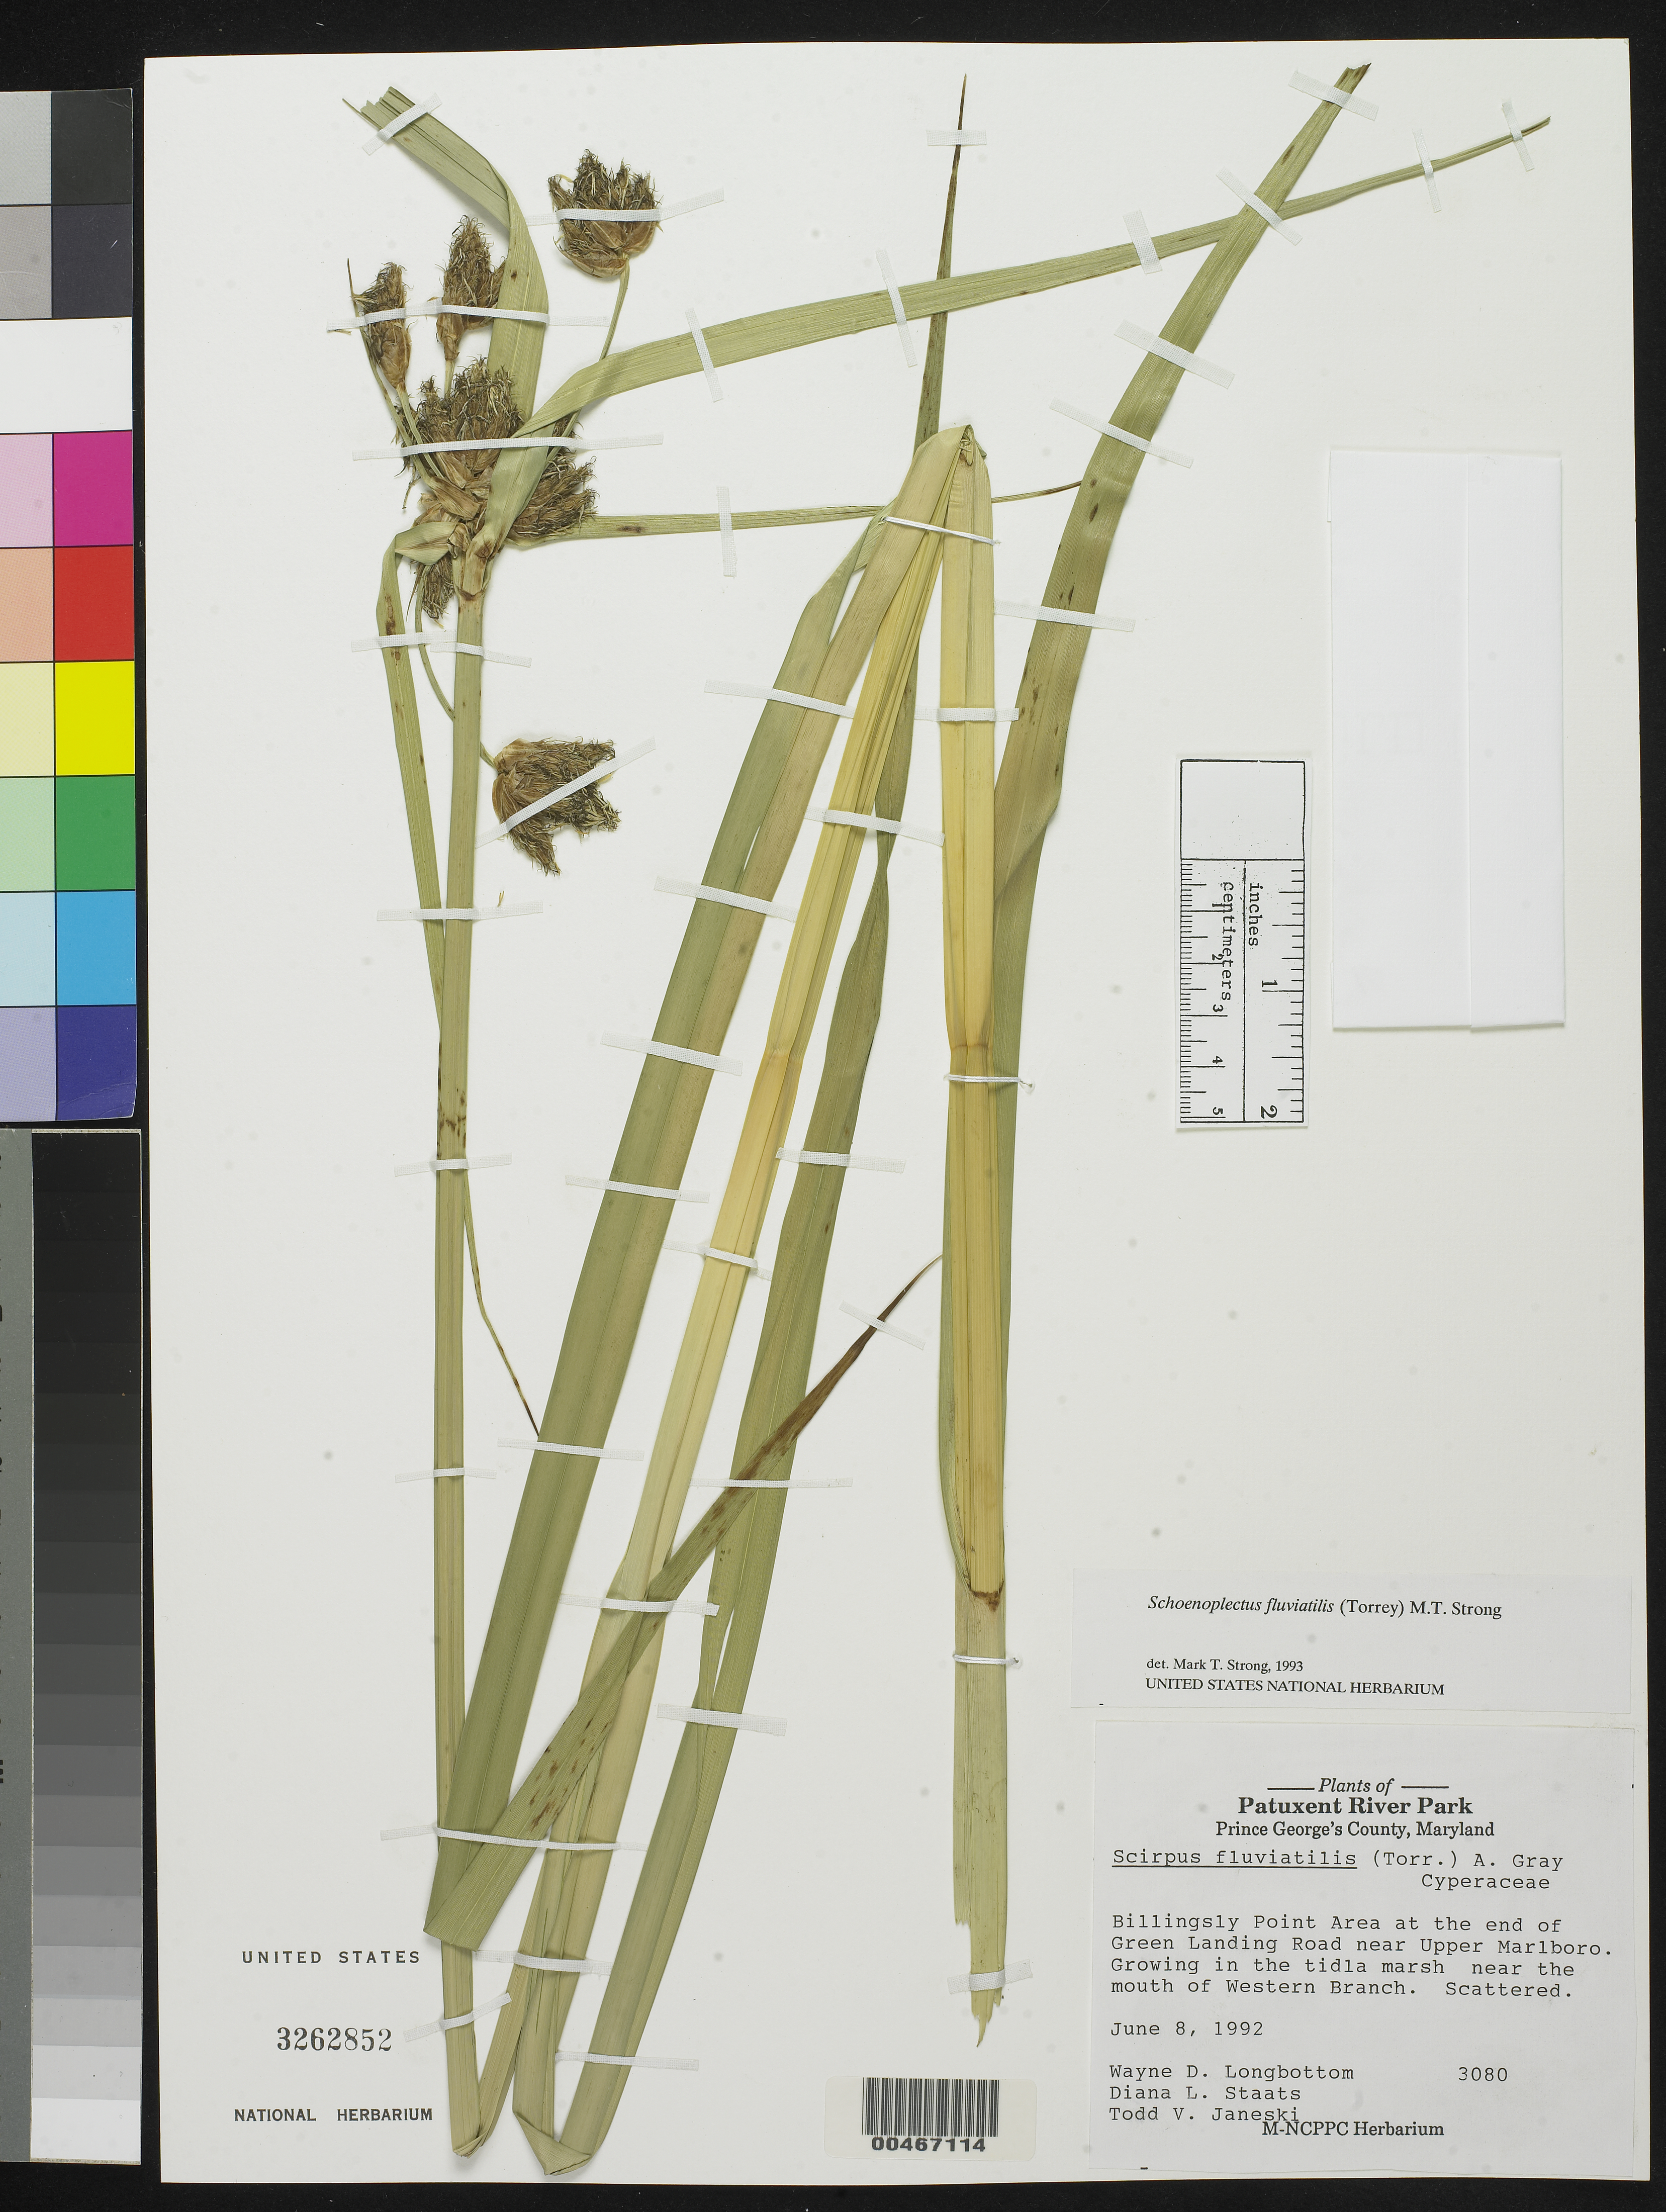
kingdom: Plantae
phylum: Tracheophyta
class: Liliopsida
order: Poales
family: Cyperaceae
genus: Bolboschoenus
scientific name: Bolboschoenus fluviatilis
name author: (Torr.) Soják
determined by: Strong, M. T., (US), Smithsonian Institution - National Museum of Natural History (UNITED STATES)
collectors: W. D. Longbottom, D. Staats & T. Janeski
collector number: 3080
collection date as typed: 08 Jun 1992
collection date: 1992-06-08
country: United States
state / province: Maryland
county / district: Prince George's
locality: Billingsly Point area at the end of Green Landing Road near Upper Marlboro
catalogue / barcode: US 3262852